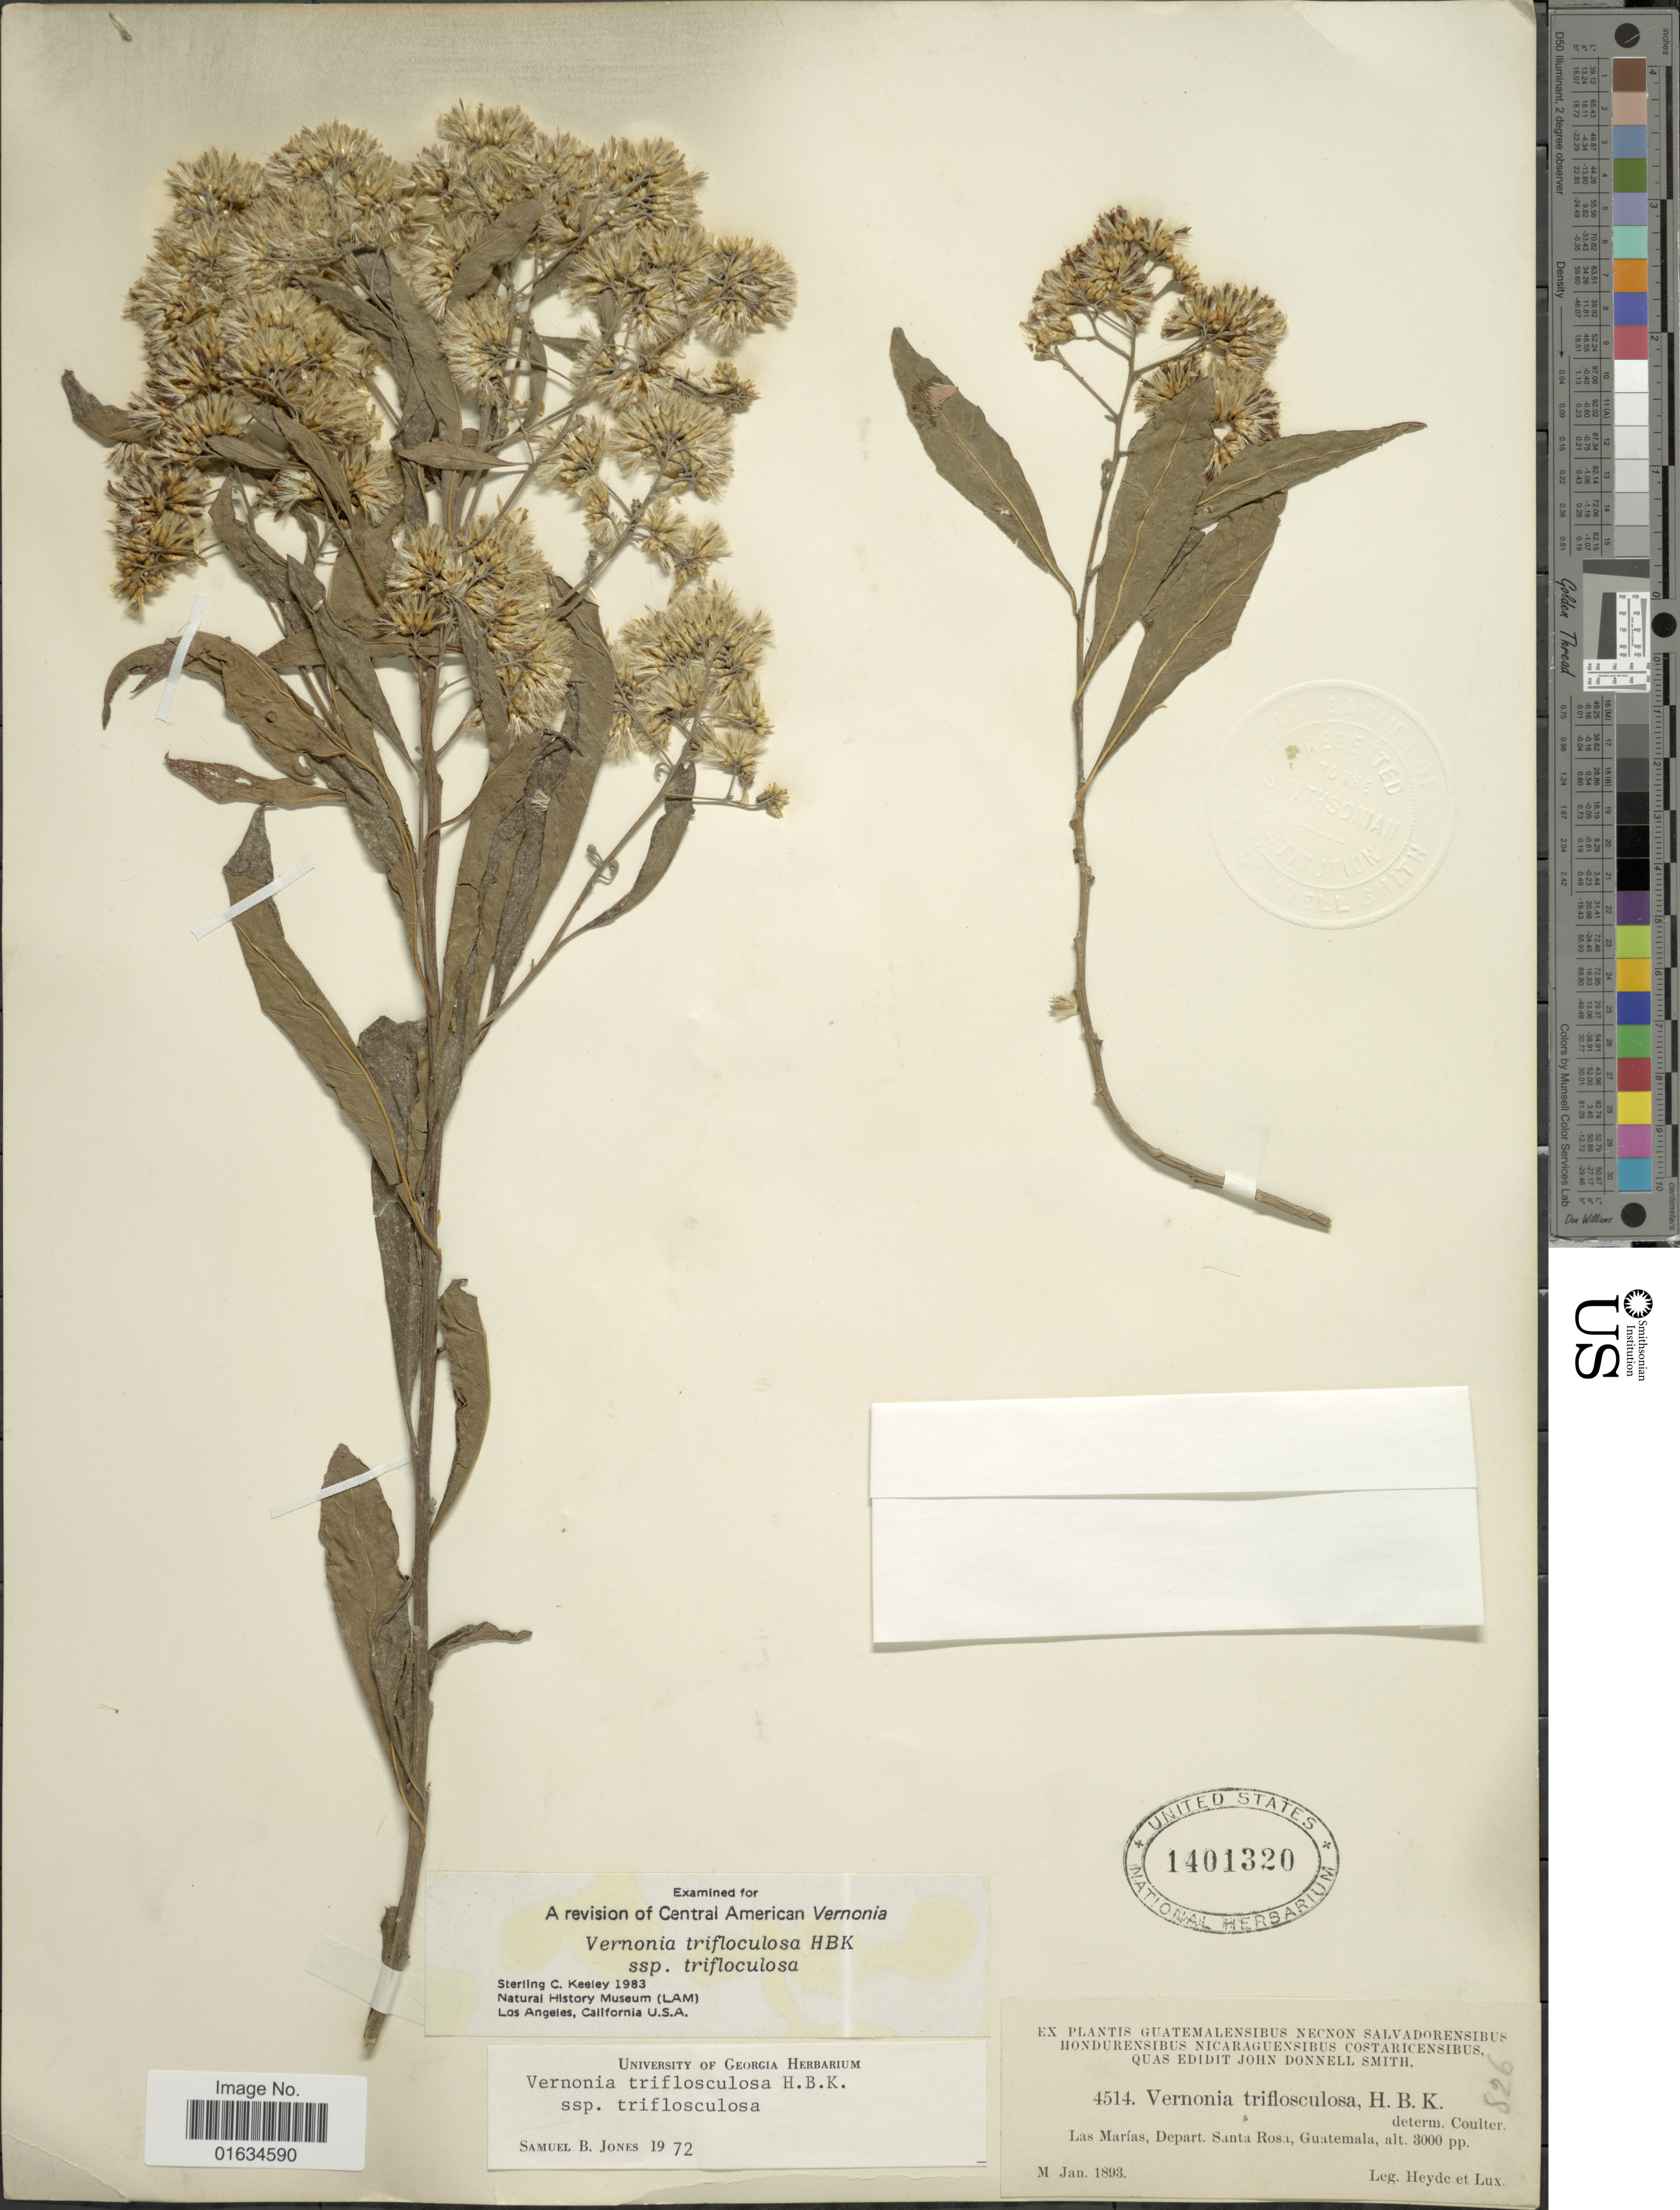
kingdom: Plantae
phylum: Tracheophyta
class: Magnoliopsida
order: Asterales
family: Asteraceae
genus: Eremosis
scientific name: Eremosis triflosculosa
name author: (Kunth) Gleason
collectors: Heyde & Lux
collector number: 4514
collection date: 1893-01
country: Guatemala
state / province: Santa Rosa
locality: Las Marias, Depart. Santa Rosa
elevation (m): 914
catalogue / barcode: US 1401320